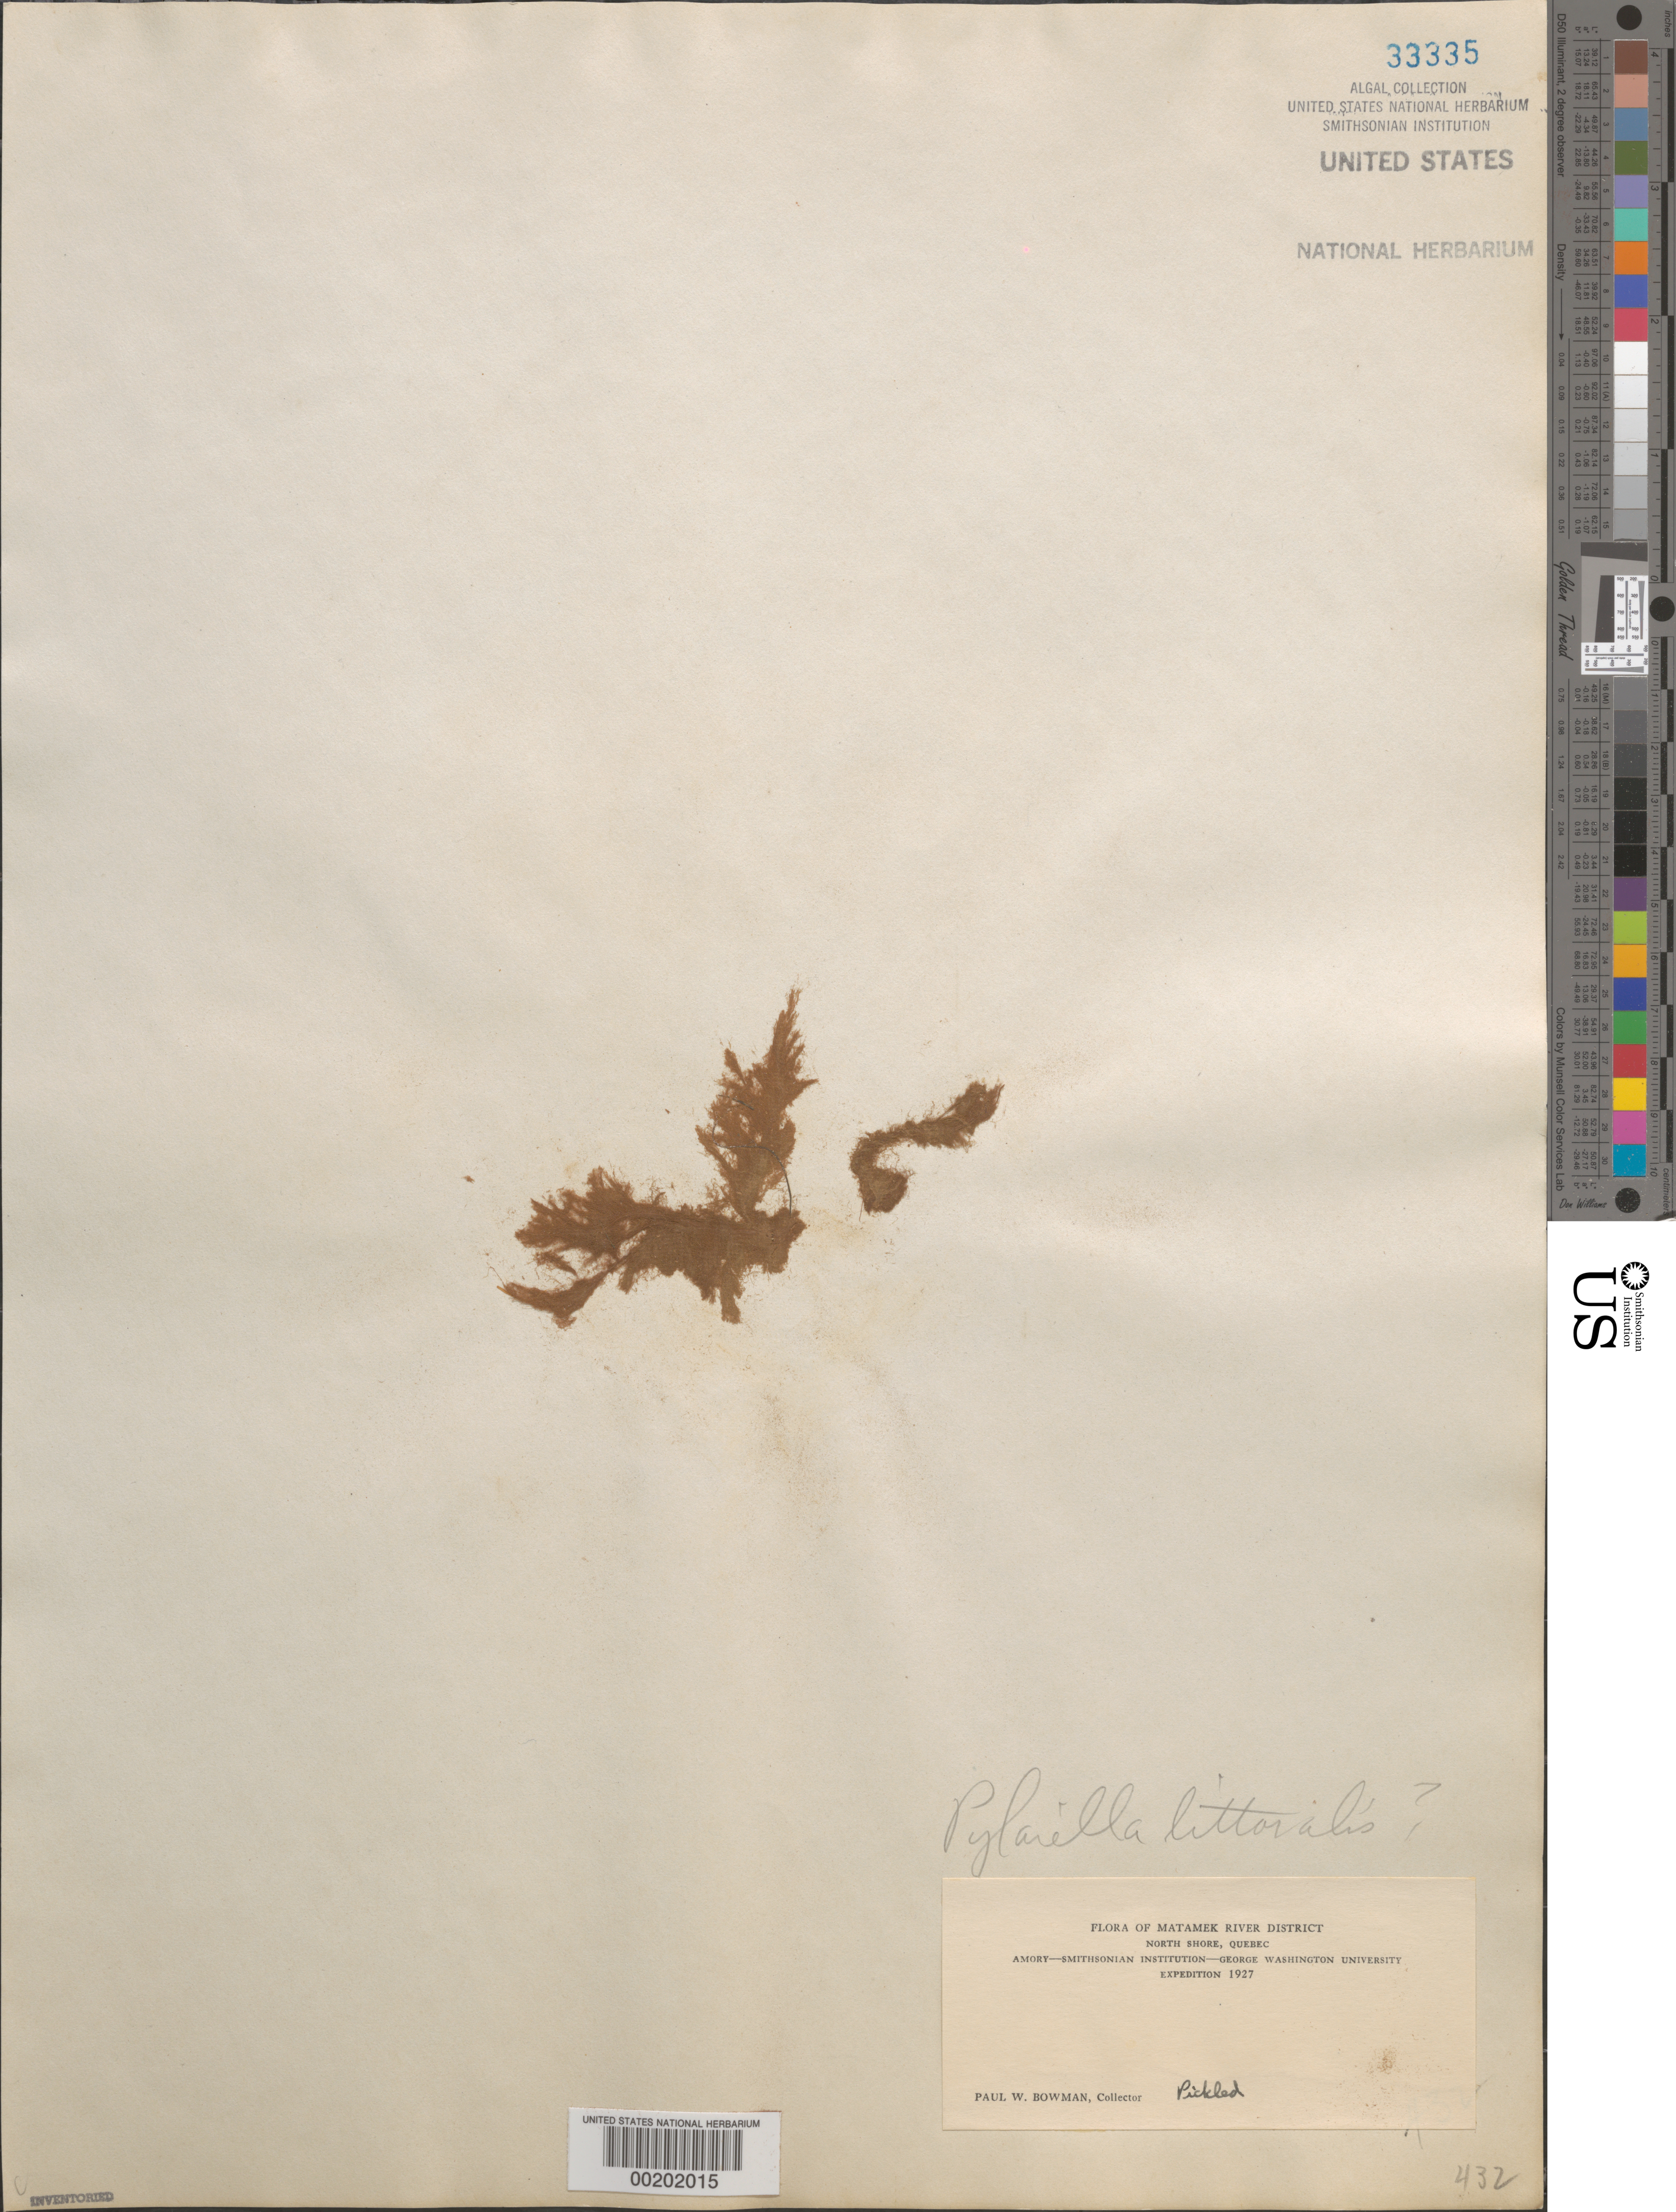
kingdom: Chromista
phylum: Ochrophyta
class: Phaeophyceae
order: Ectocarpales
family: Acinetosporaceae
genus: Pylaiella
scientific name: Pylaiella litoralis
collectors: P. Bowman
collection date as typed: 1927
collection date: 1927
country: Canada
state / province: Quebec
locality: Matamek river district, north shore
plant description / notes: Amory-Smithsonian Institution-George Washington University Expedition, 1927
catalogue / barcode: US 33335